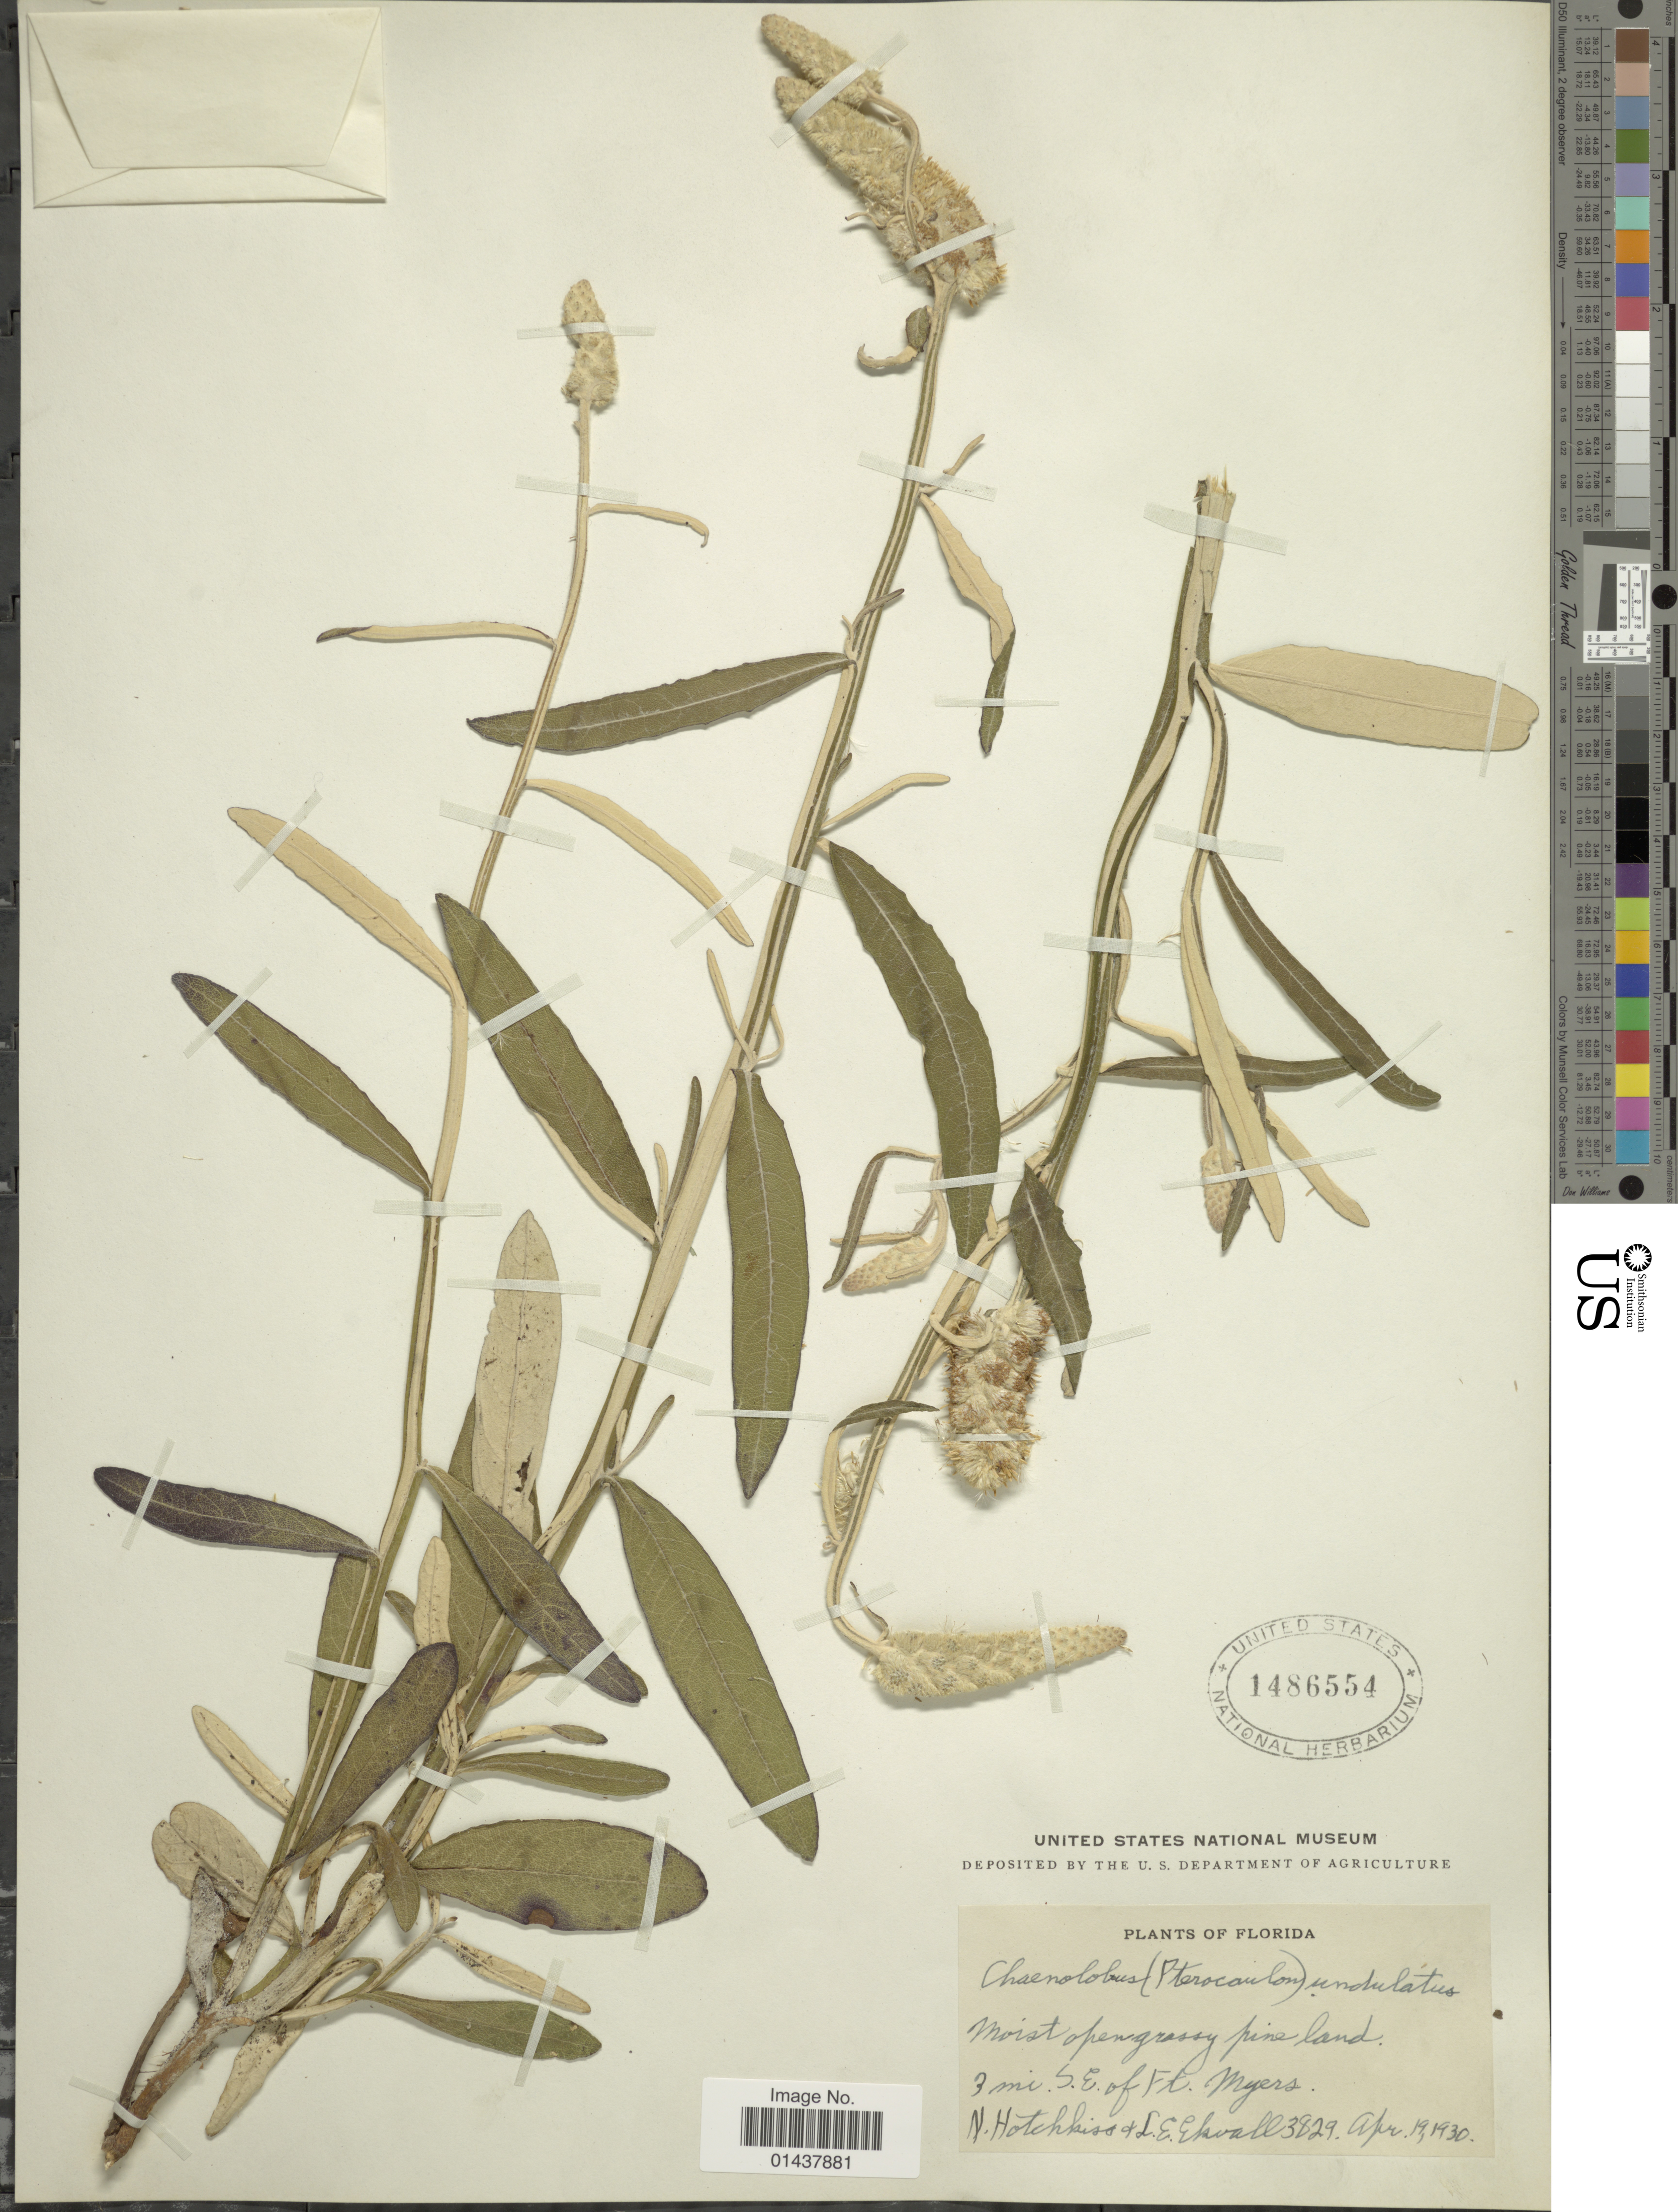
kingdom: Plantae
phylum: Tracheophyta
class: Magnoliopsida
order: Asterales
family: Asteraceae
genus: Pterocaulon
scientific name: Pterocaulon undulatum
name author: C. Mohr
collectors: N. Hotchkiss & L. Ekwall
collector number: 3829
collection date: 1930-04-19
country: United States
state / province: Florida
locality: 3 mi. S.E. of Ft, Myers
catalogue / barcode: US 1486554